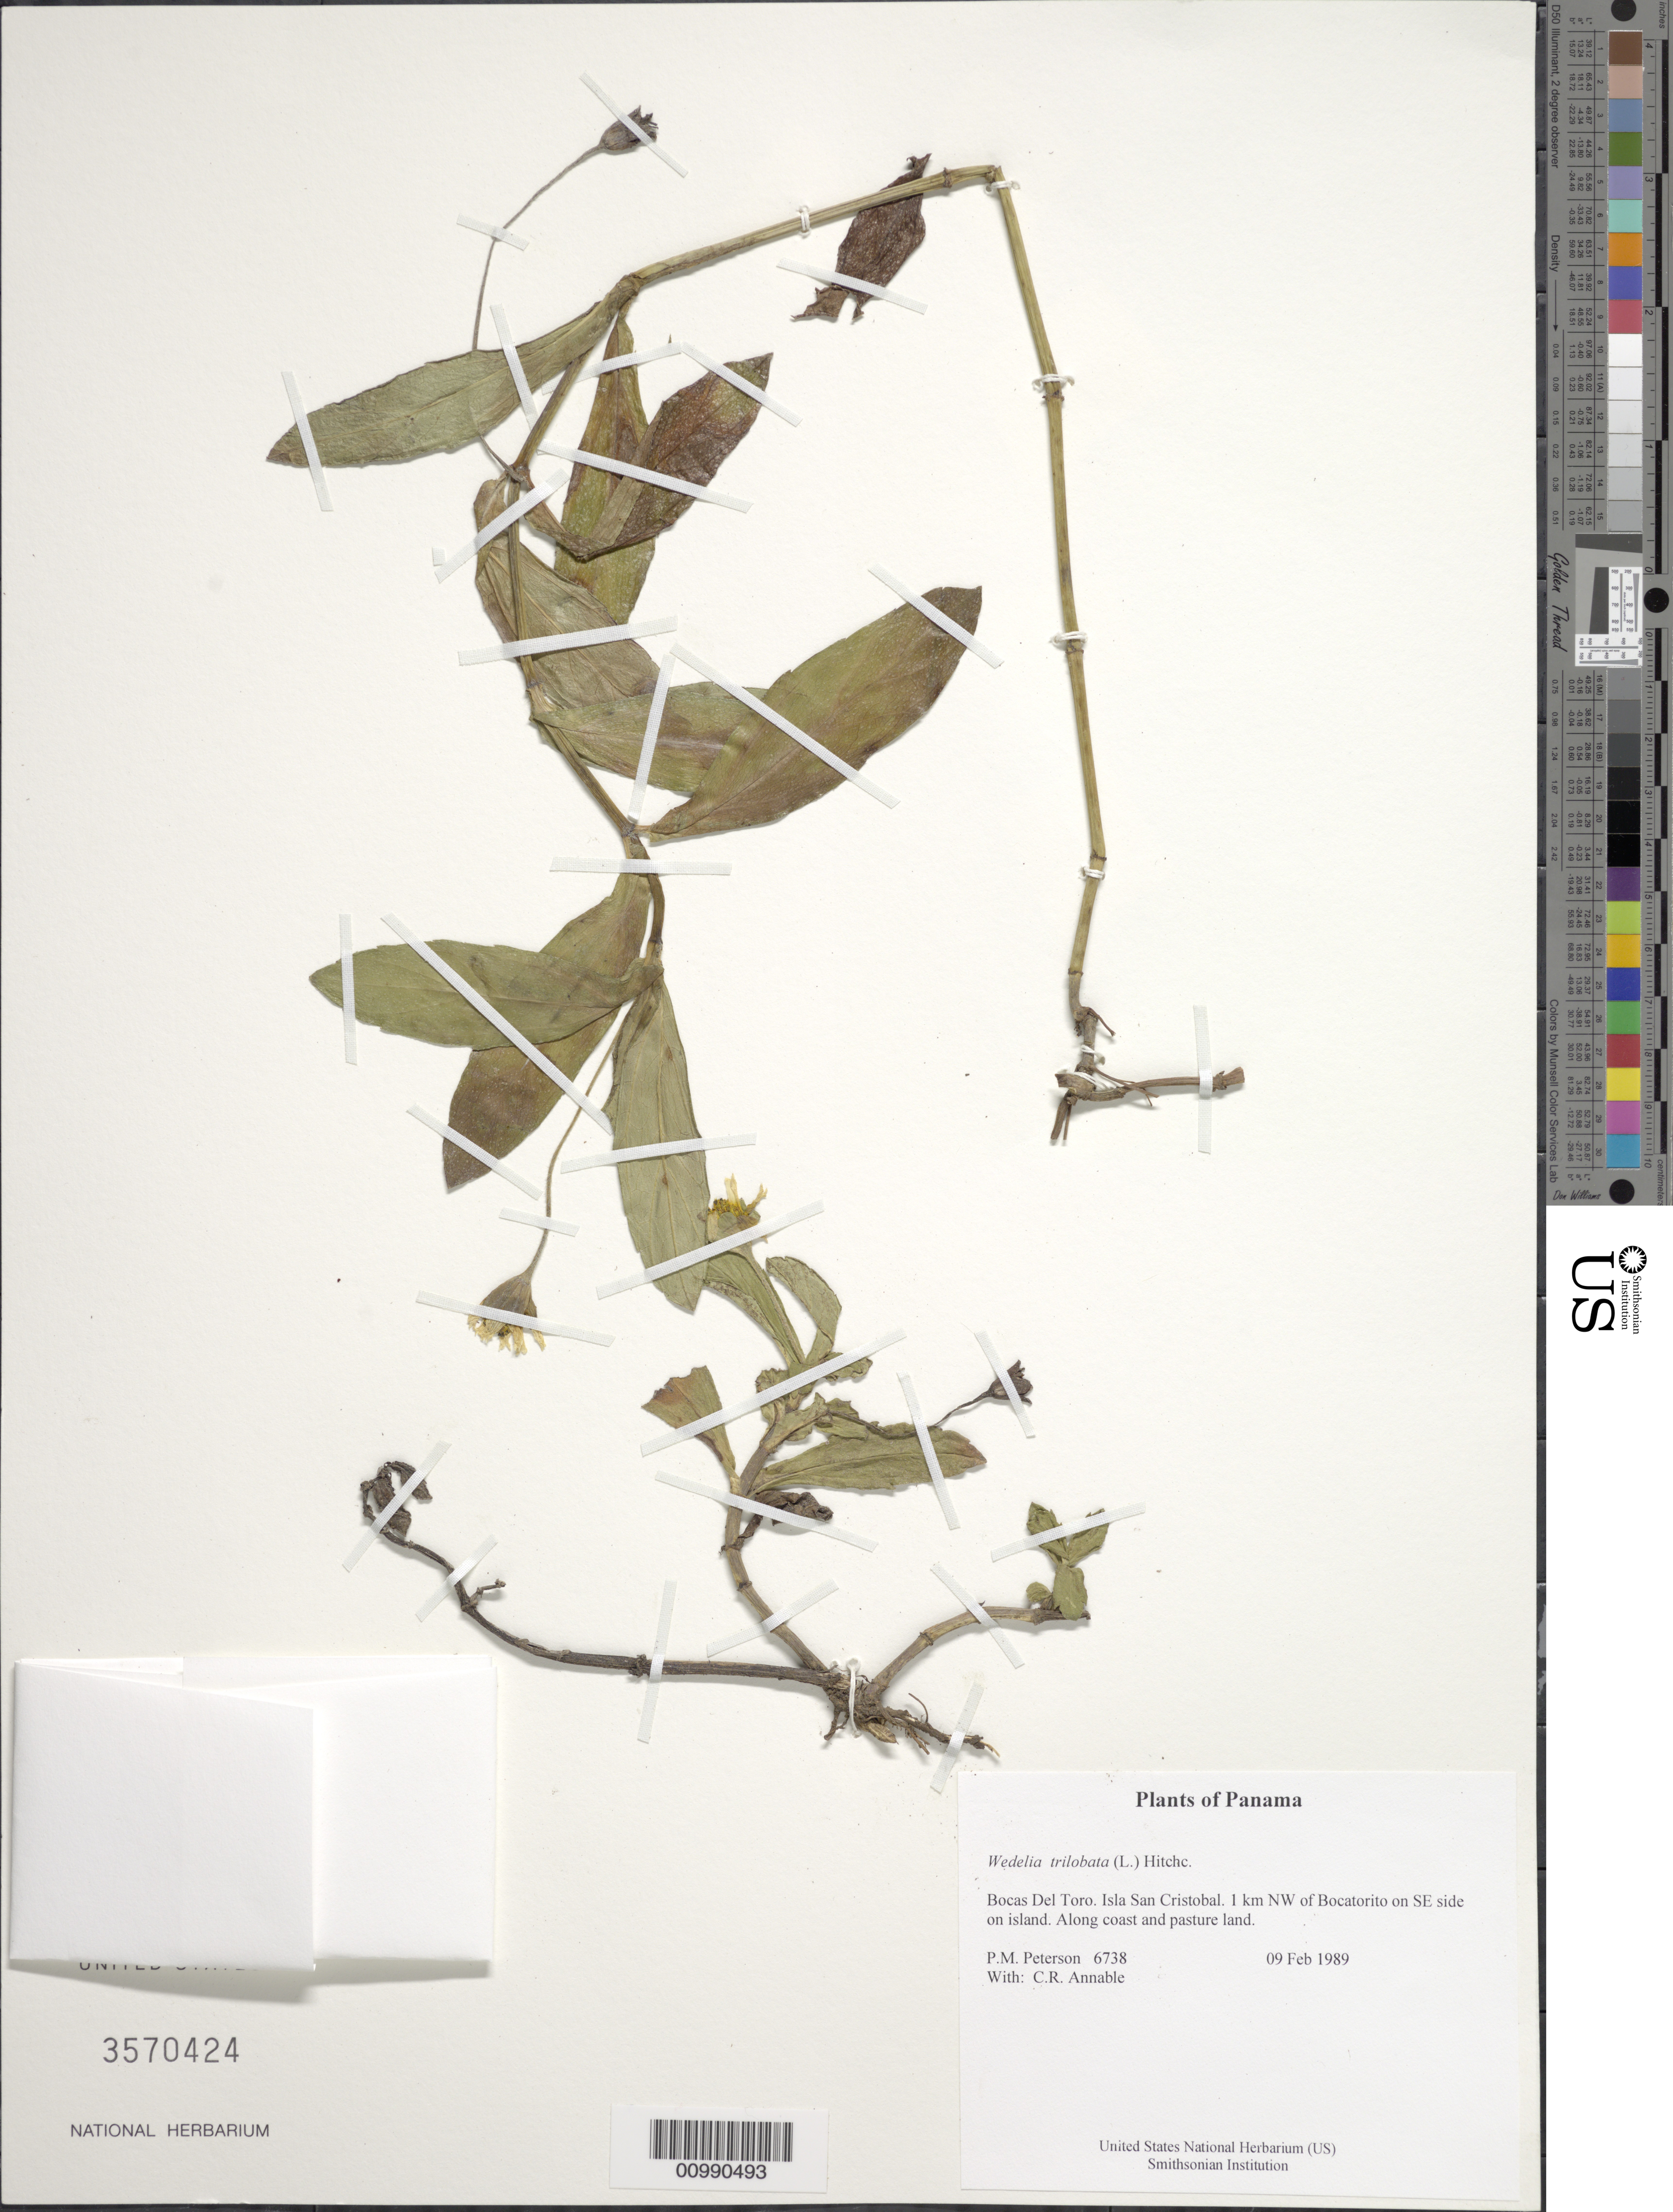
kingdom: Plantae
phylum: Tracheophyta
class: Magnoliopsida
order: Asterales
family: Asteraceae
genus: Sphagneticola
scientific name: Sphagneticola trilobata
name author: (L.) Pruski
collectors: P. M. Peterson & C. R. Annable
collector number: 06738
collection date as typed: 09 Feb 1989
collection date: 1989-02-09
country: Panama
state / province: Bocas del Toro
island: San Cristobal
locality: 1 km NW of Bocatorito on SE side on island.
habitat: Along coast and pasture land.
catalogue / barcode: US 3570424